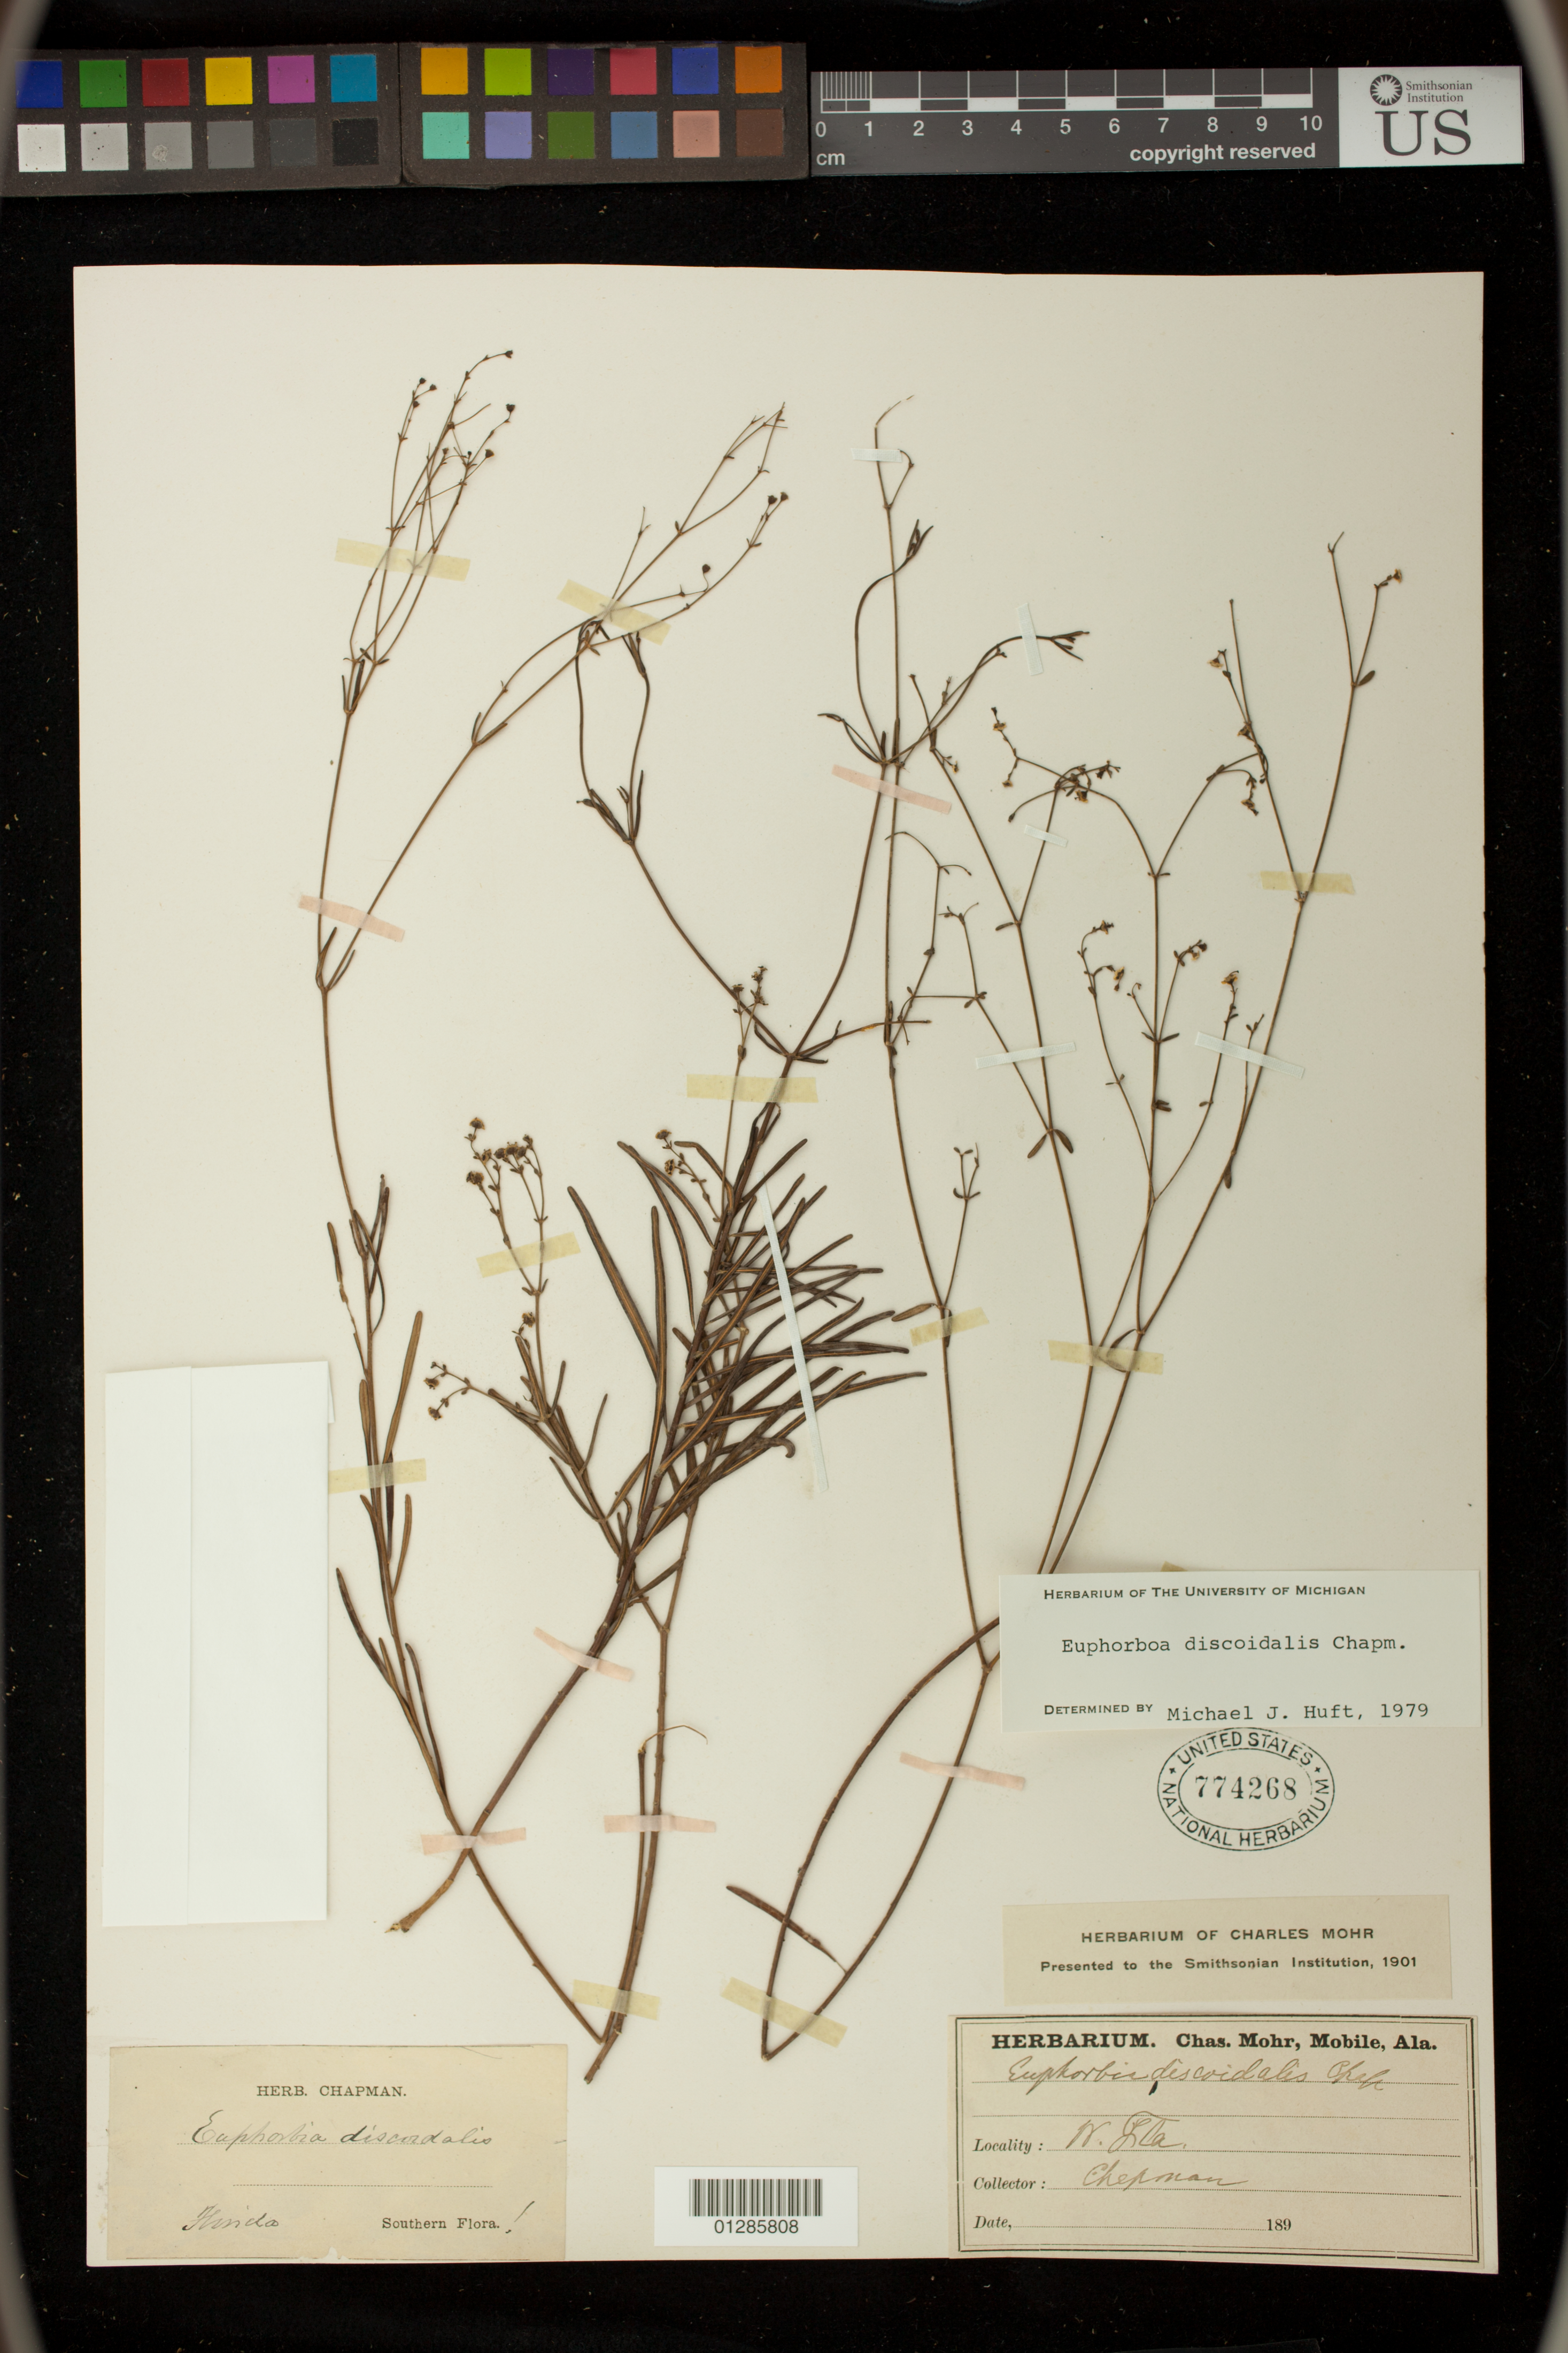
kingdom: Plantae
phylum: Tracheophyta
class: Magnoliopsida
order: Malpighiales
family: Euphorbiaceae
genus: Euphorbia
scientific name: Euphorbia discoidalis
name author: Chapm.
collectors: A. W. Chapman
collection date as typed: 189-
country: United States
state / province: Florida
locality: W. Fla.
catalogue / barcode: US 774268